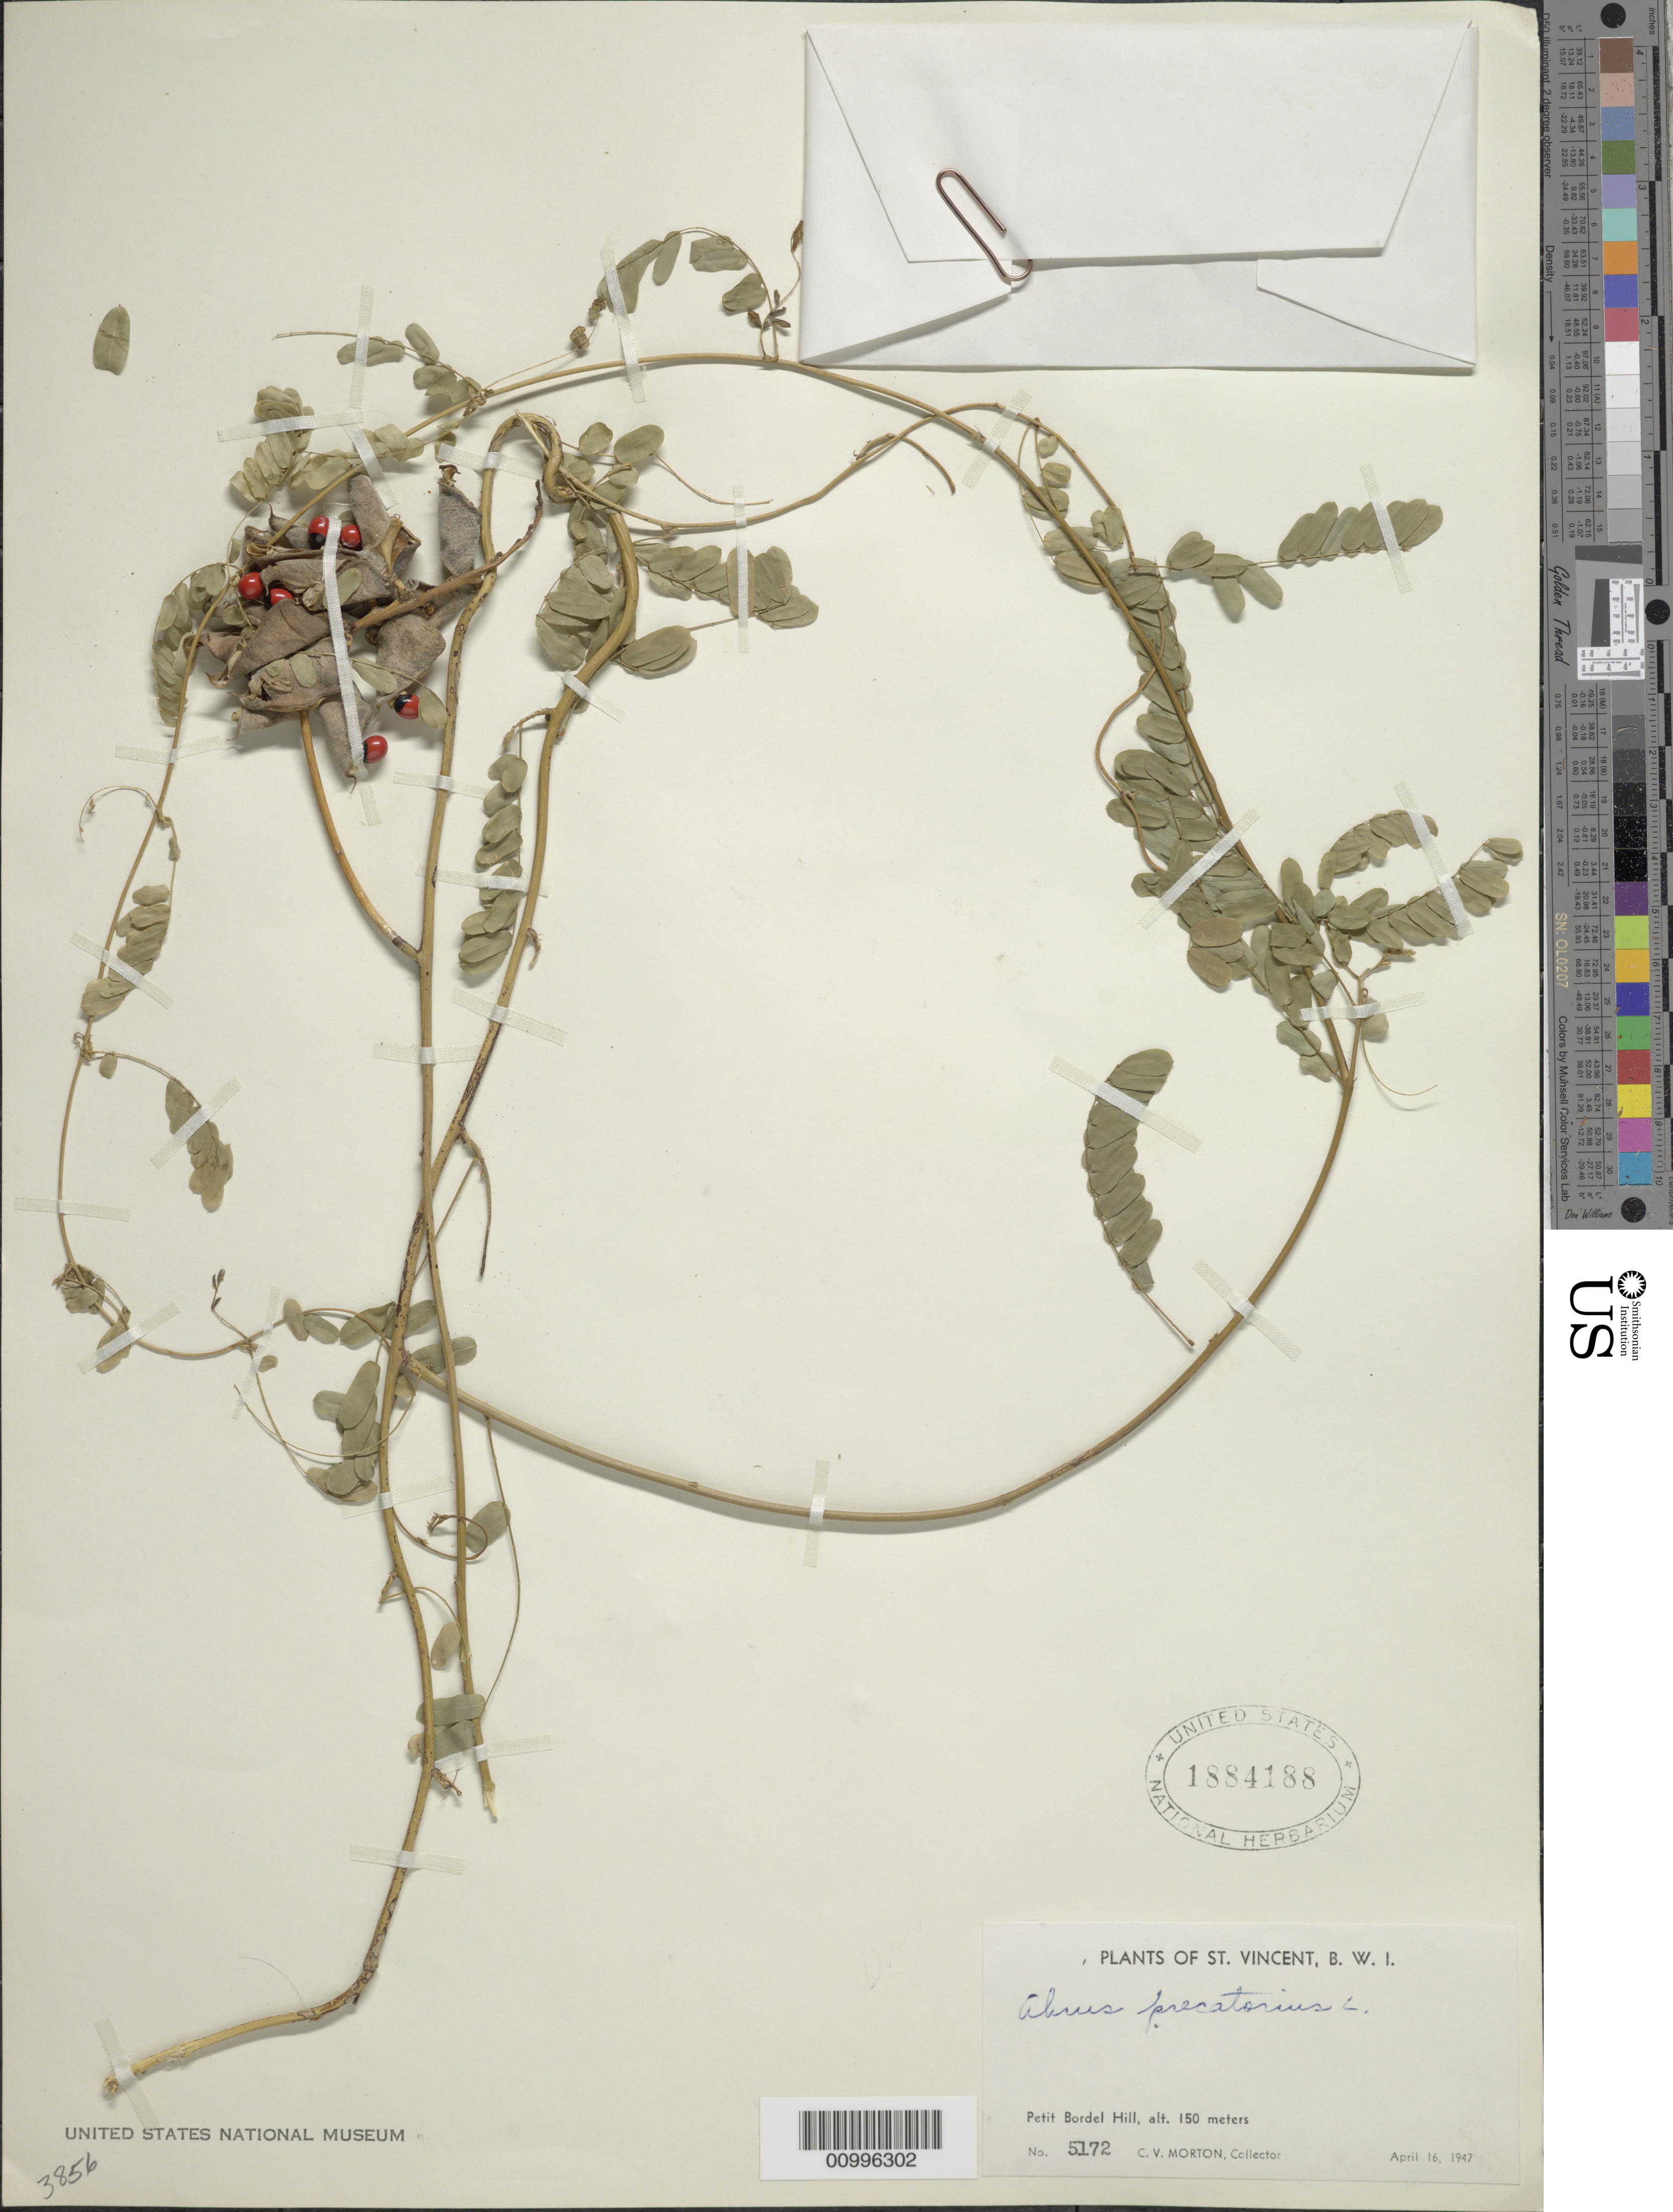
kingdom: Plantae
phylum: Tracheophyta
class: Magnoliopsida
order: Fabales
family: Fabaceae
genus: Abrus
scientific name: Abrus precatorius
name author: L.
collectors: C. V. Morton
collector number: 5172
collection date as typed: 16 Apr 1947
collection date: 1947-04-16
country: St. Vincent - Grenadines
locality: Petit Bordel Hill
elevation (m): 150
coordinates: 0 N, 0 E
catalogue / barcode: US 1884188